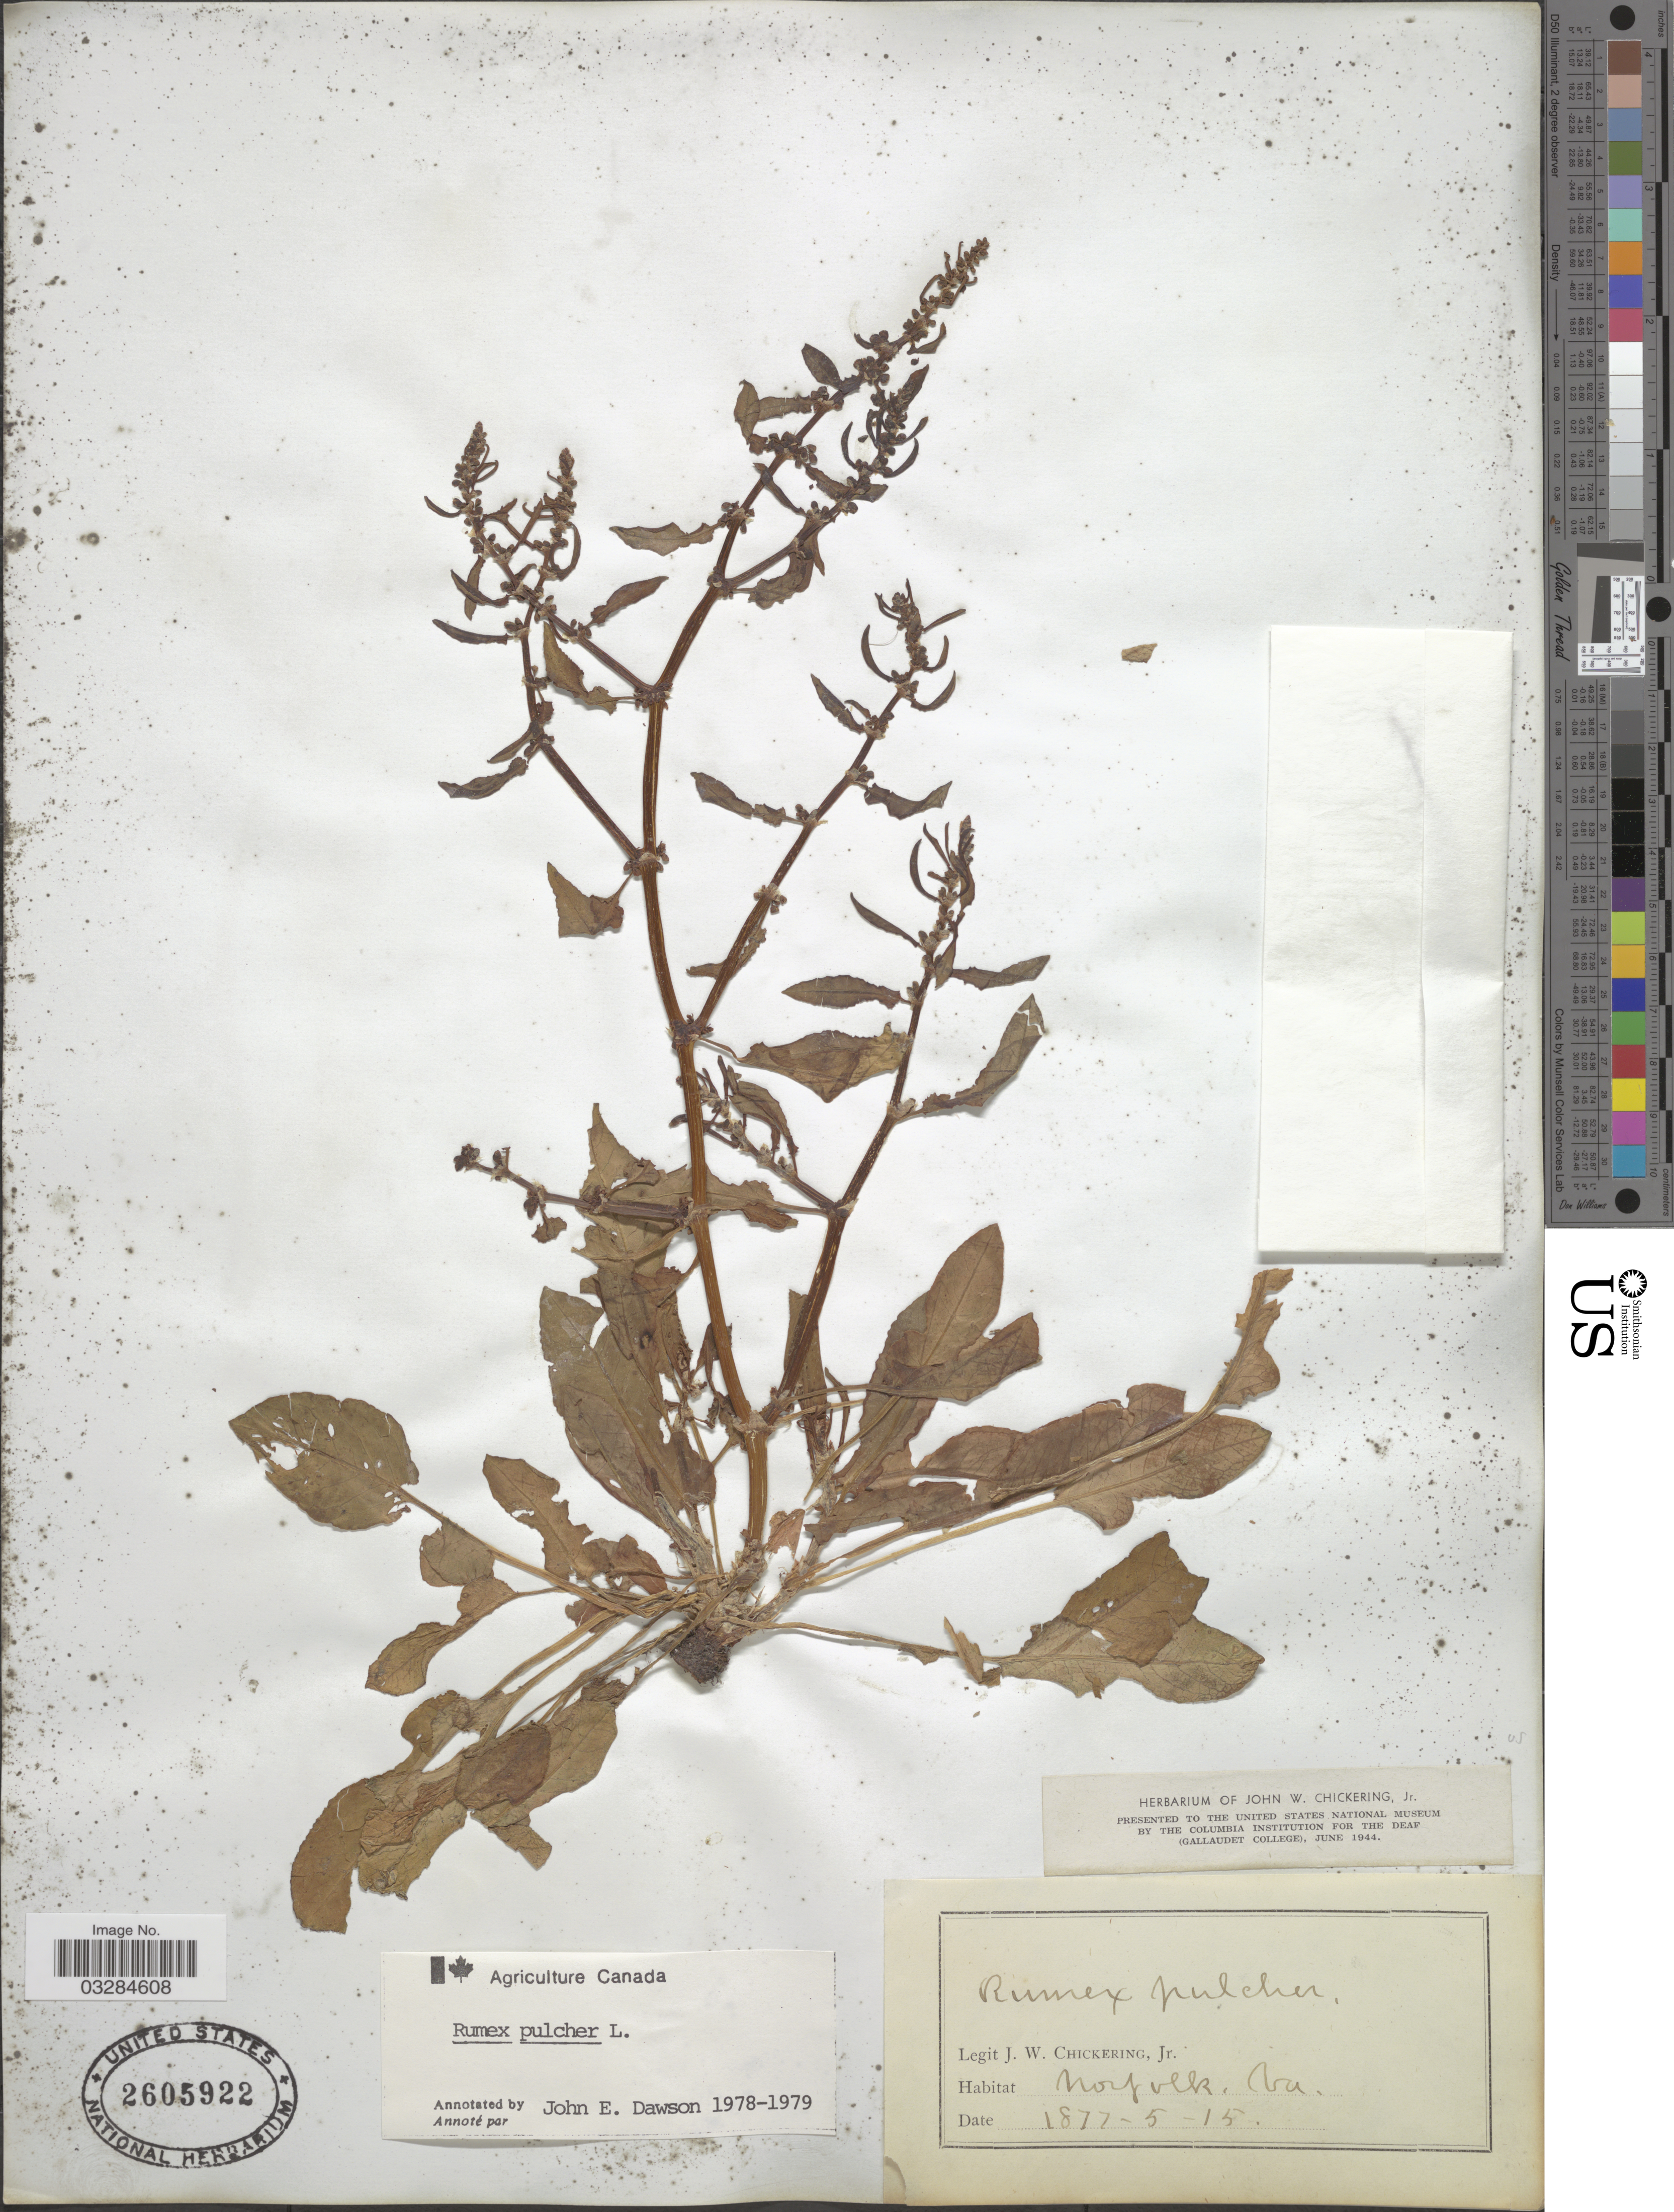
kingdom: Plantae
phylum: Tracheophyta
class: Magnoliopsida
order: Caryophyllales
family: Polygonaceae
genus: Rumex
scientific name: Rumex pulcher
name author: L.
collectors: J. W. Chickering Jr.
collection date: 1877-05-15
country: United States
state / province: Virginia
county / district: City of Norfolk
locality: Norfolk.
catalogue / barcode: US 2605922